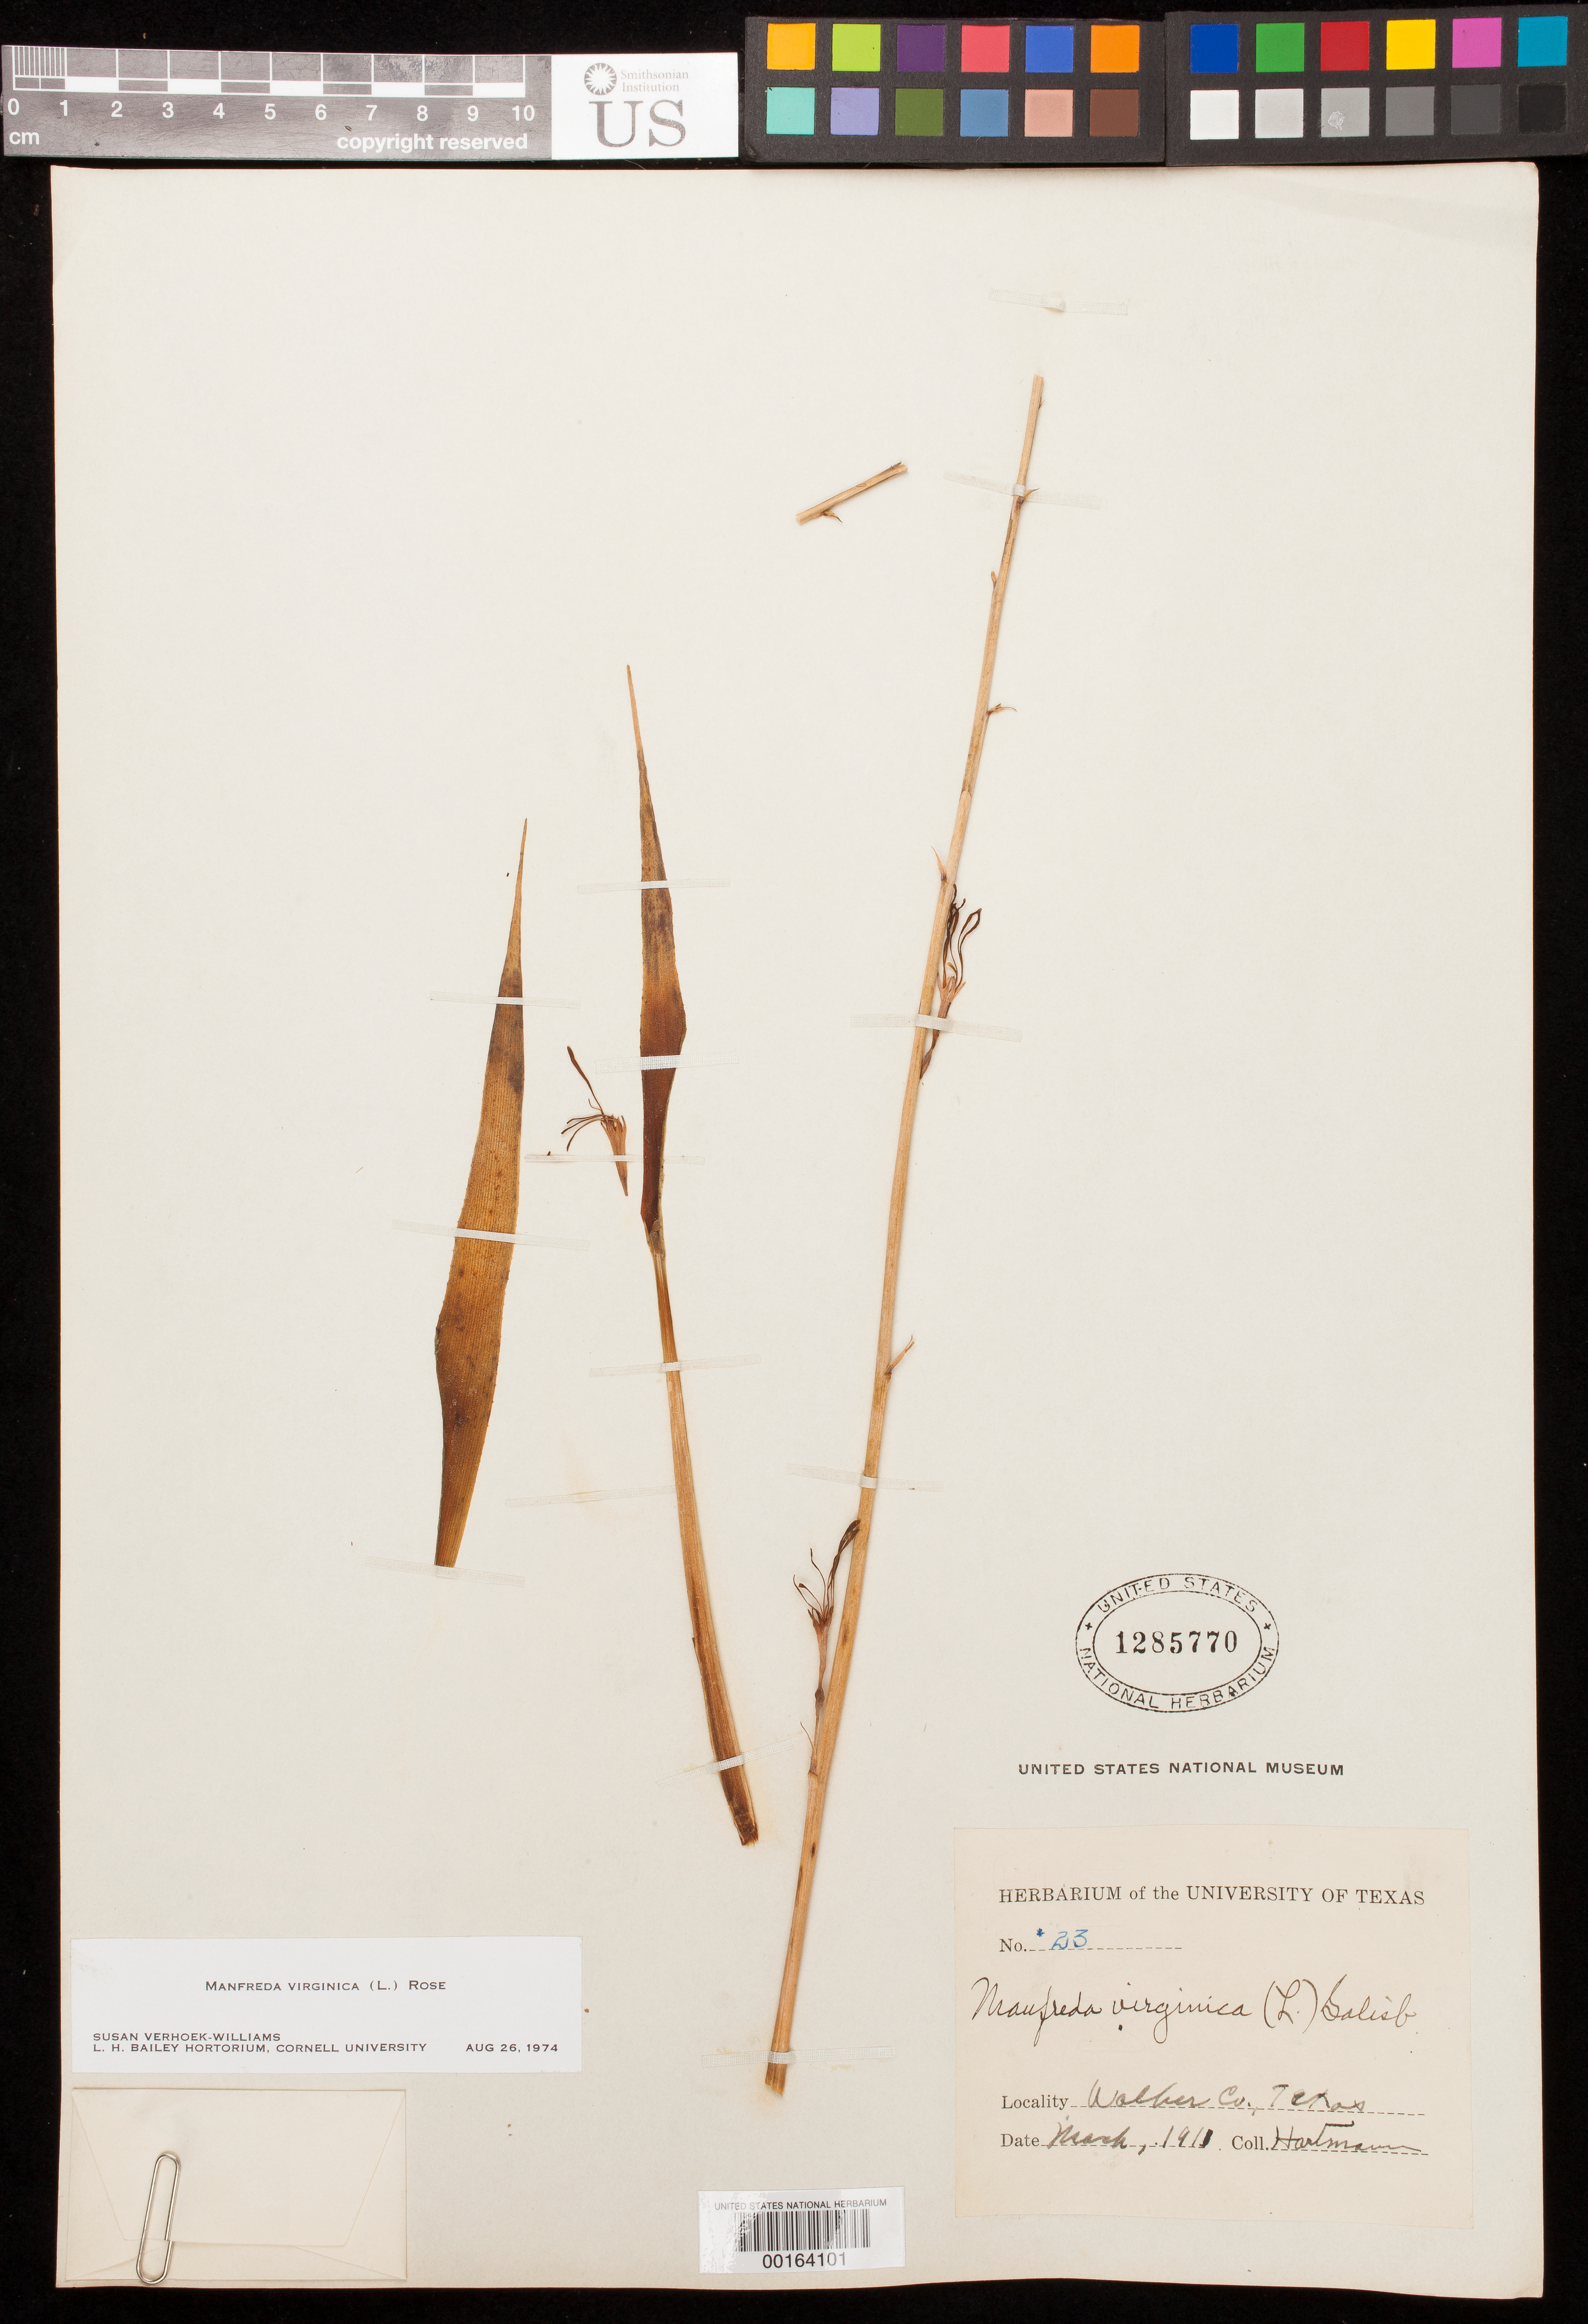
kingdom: Plantae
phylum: Tracheophyta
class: Liliopsida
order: Asparagales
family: Asparagaceae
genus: Manfreda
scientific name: Manfreda virginica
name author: (L.) Salisb. ex Rose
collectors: Hartman, --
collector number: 23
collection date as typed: Mar 1911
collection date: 1911-03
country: United States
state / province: Texas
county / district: Walker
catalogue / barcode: US 1285770